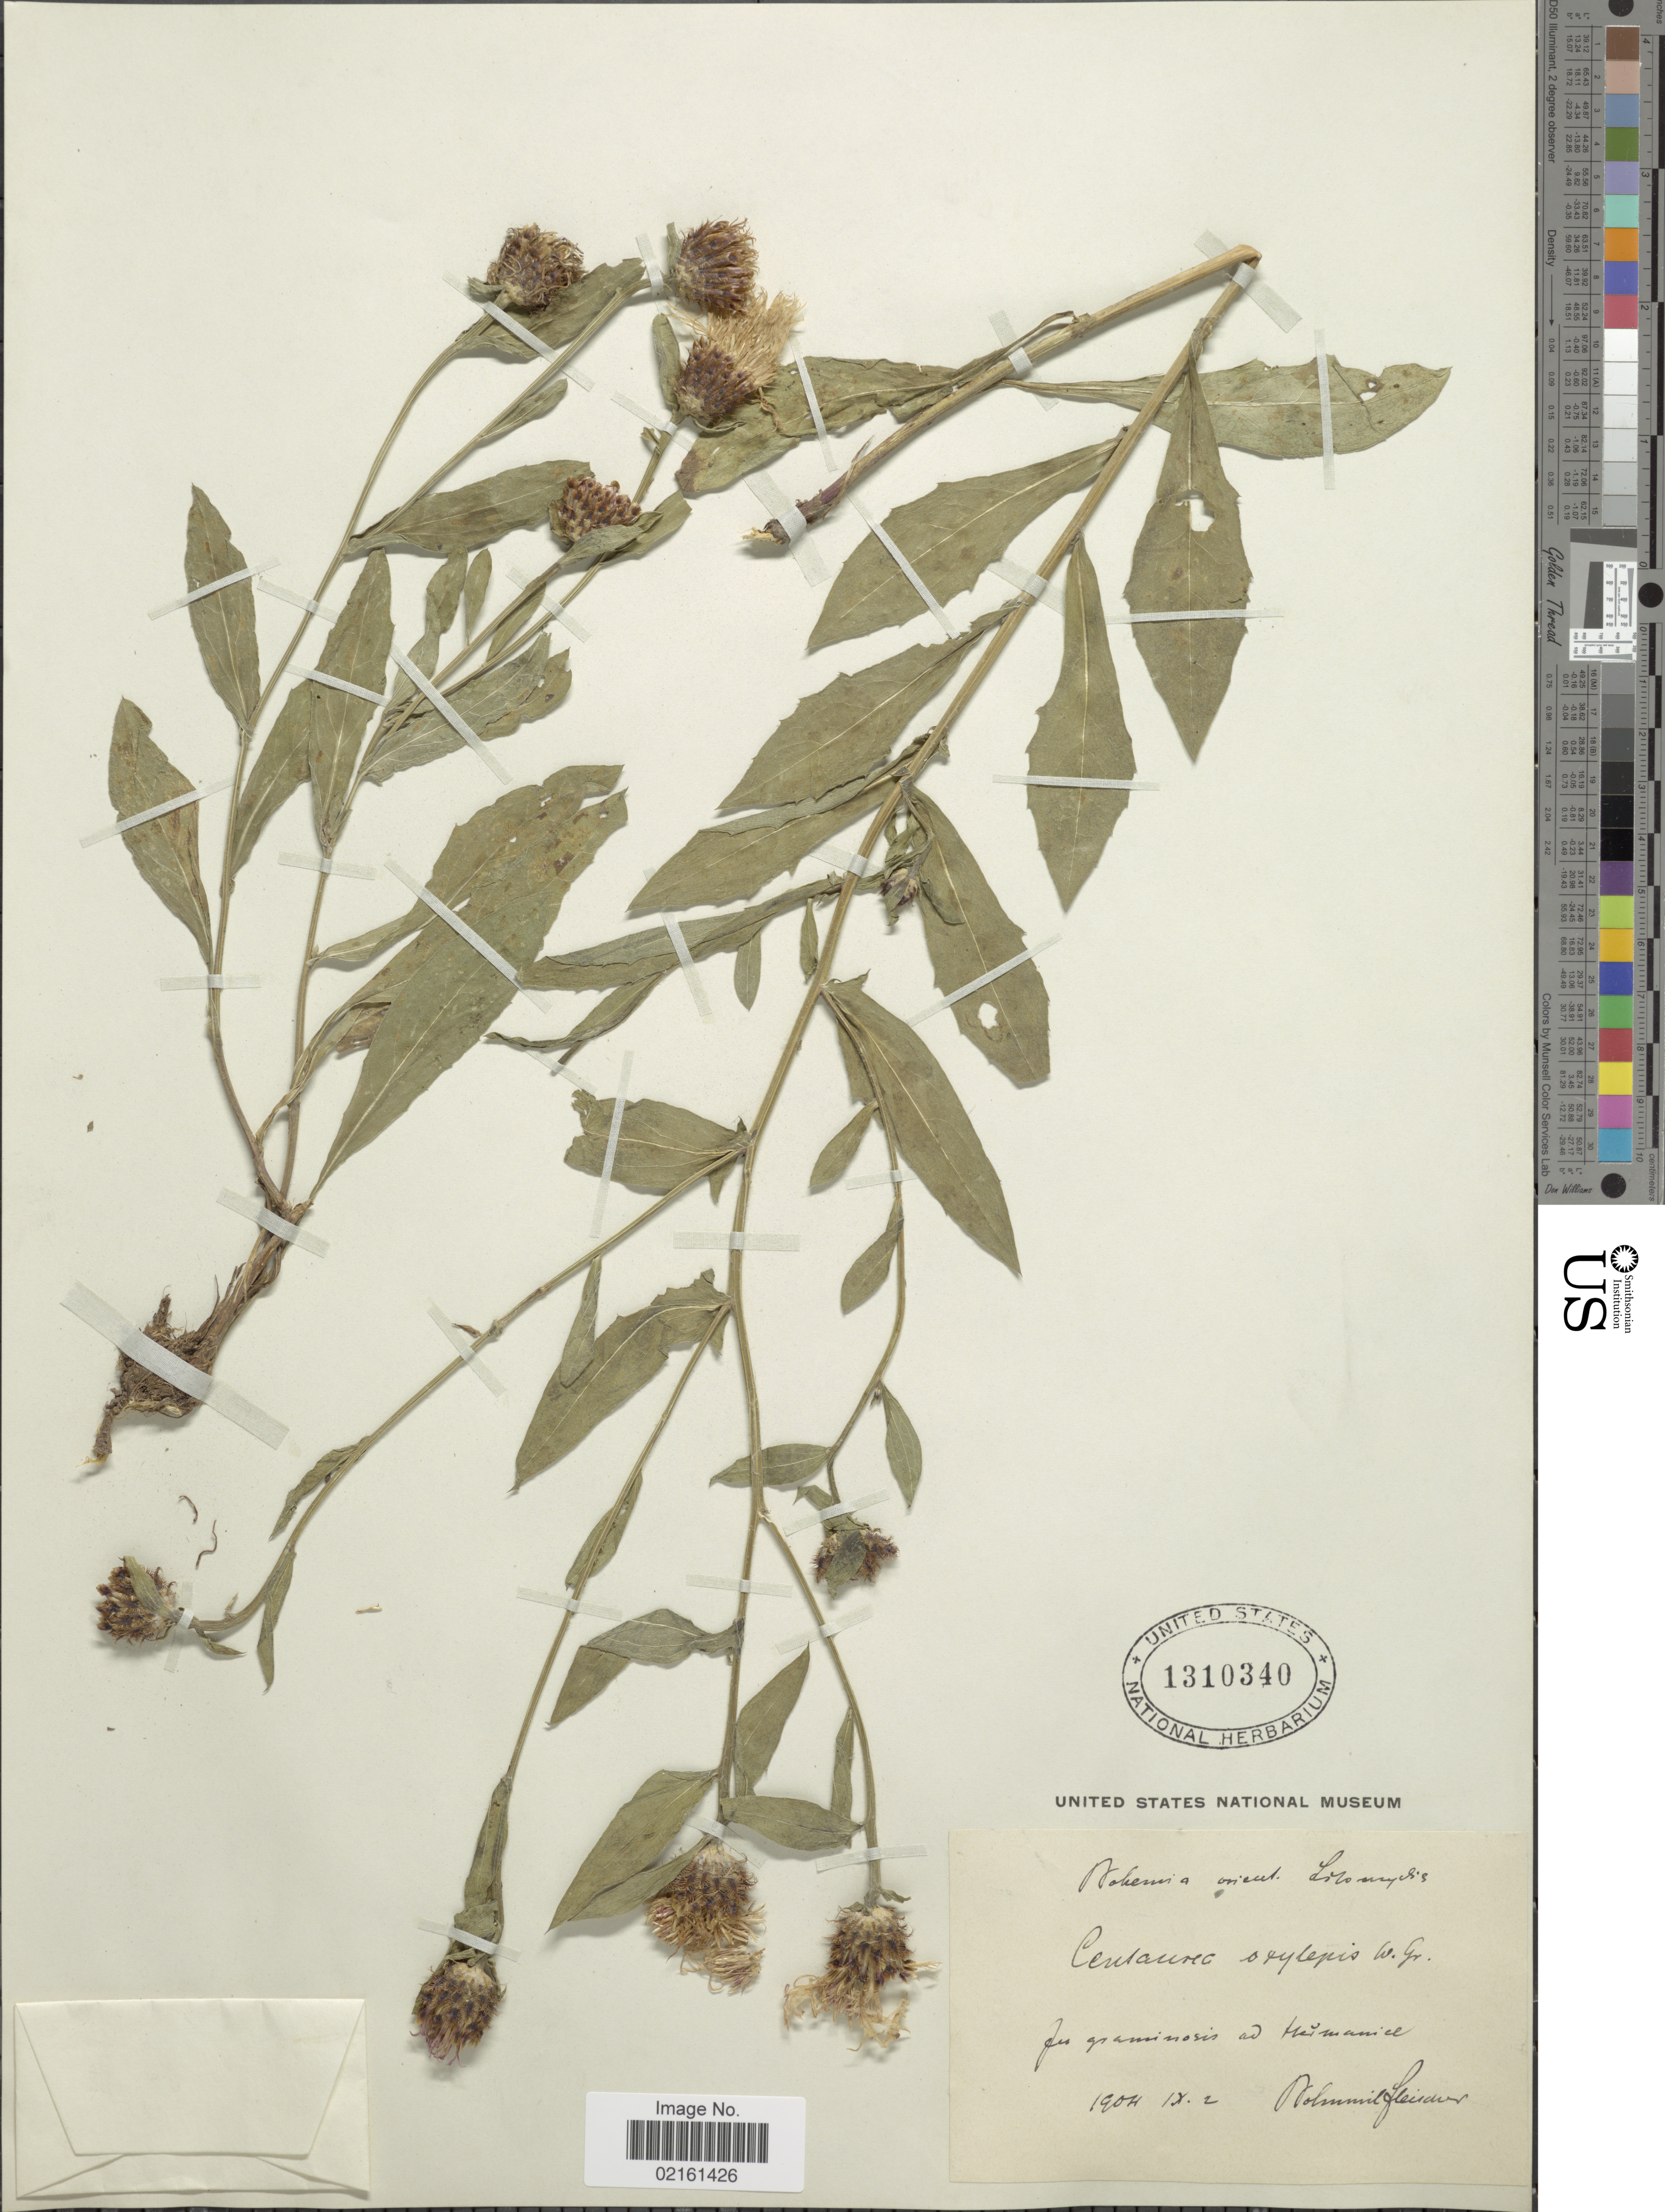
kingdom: Plantae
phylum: Tracheophyta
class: Magnoliopsida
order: Asterales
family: Asteraceae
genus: Centaurea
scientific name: Centaurea oxylepis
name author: (Wimm. & Grab.) Hayek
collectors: B. Fleischer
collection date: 1904-09-02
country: Czechia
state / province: Pardubice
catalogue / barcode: US 1310340